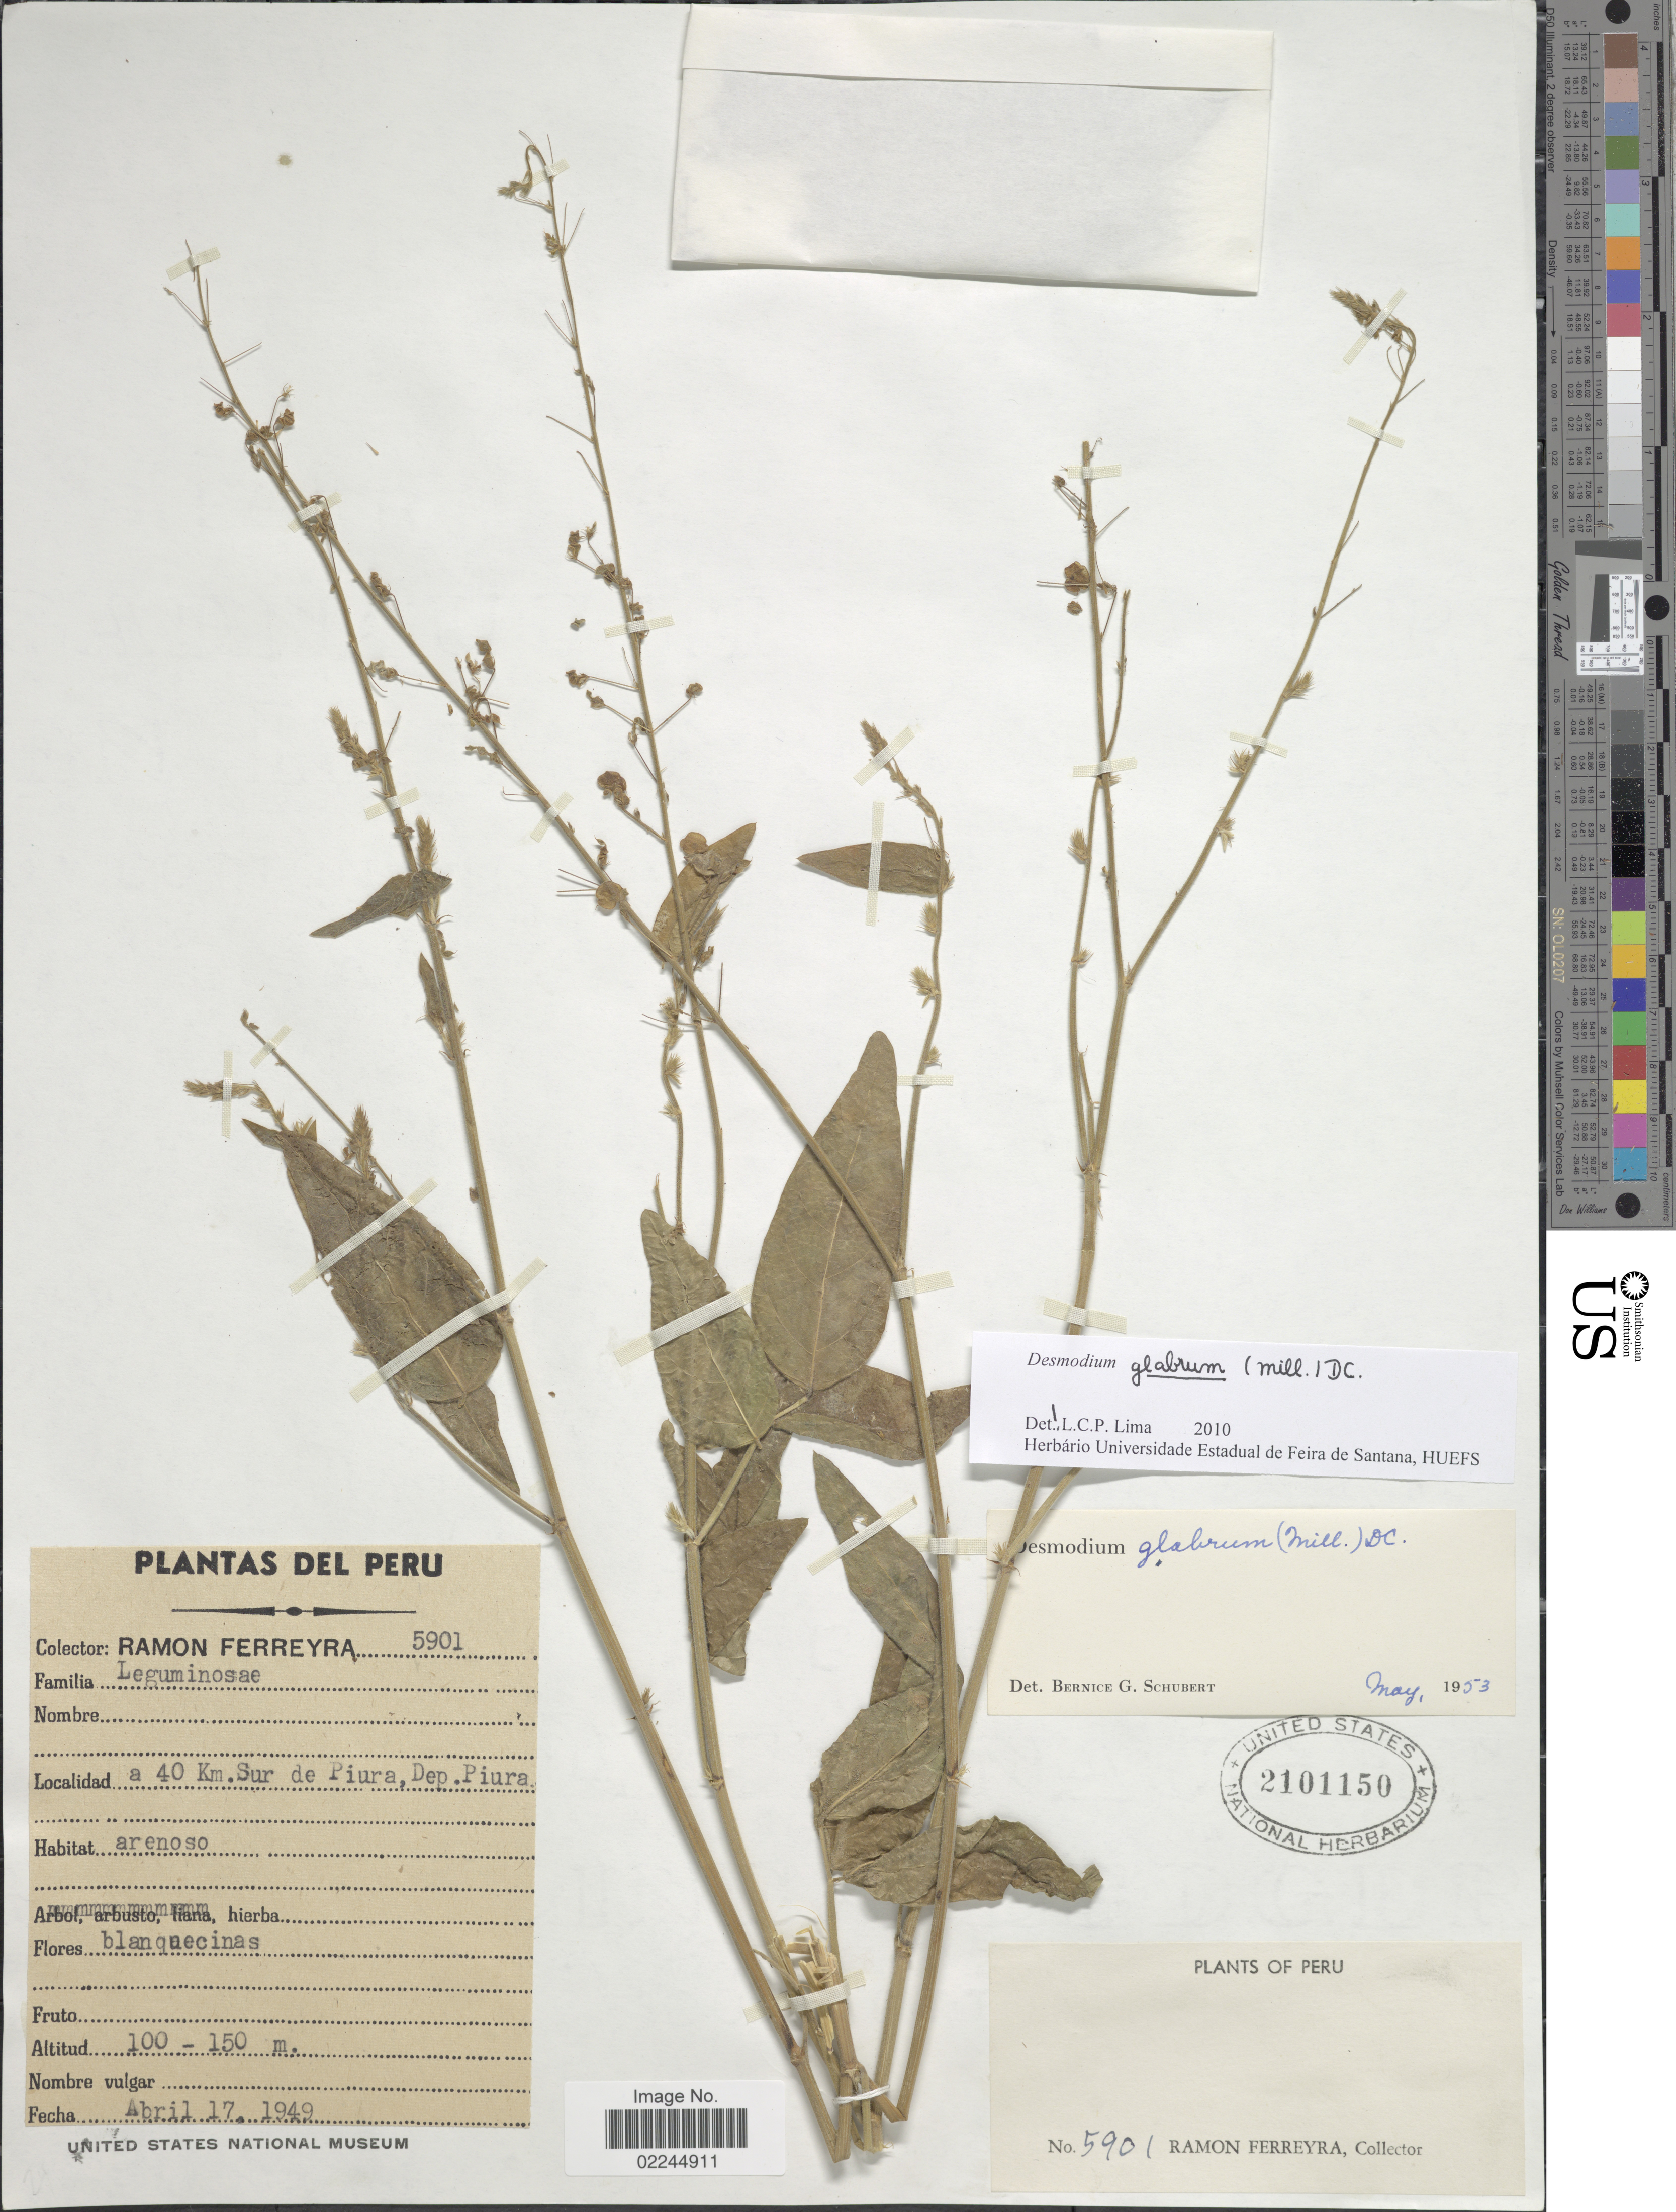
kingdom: Plantae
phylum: Tracheophyta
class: Magnoliopsida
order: Fabales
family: Fabaceae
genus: Desmodium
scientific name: Desmodium glabrum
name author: (Mill.) DC.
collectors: R. A. Ferreyra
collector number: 5901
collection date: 1949-04-17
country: Peru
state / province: Piura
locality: A 40 km. Sur de Piura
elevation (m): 100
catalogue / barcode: US 2101150